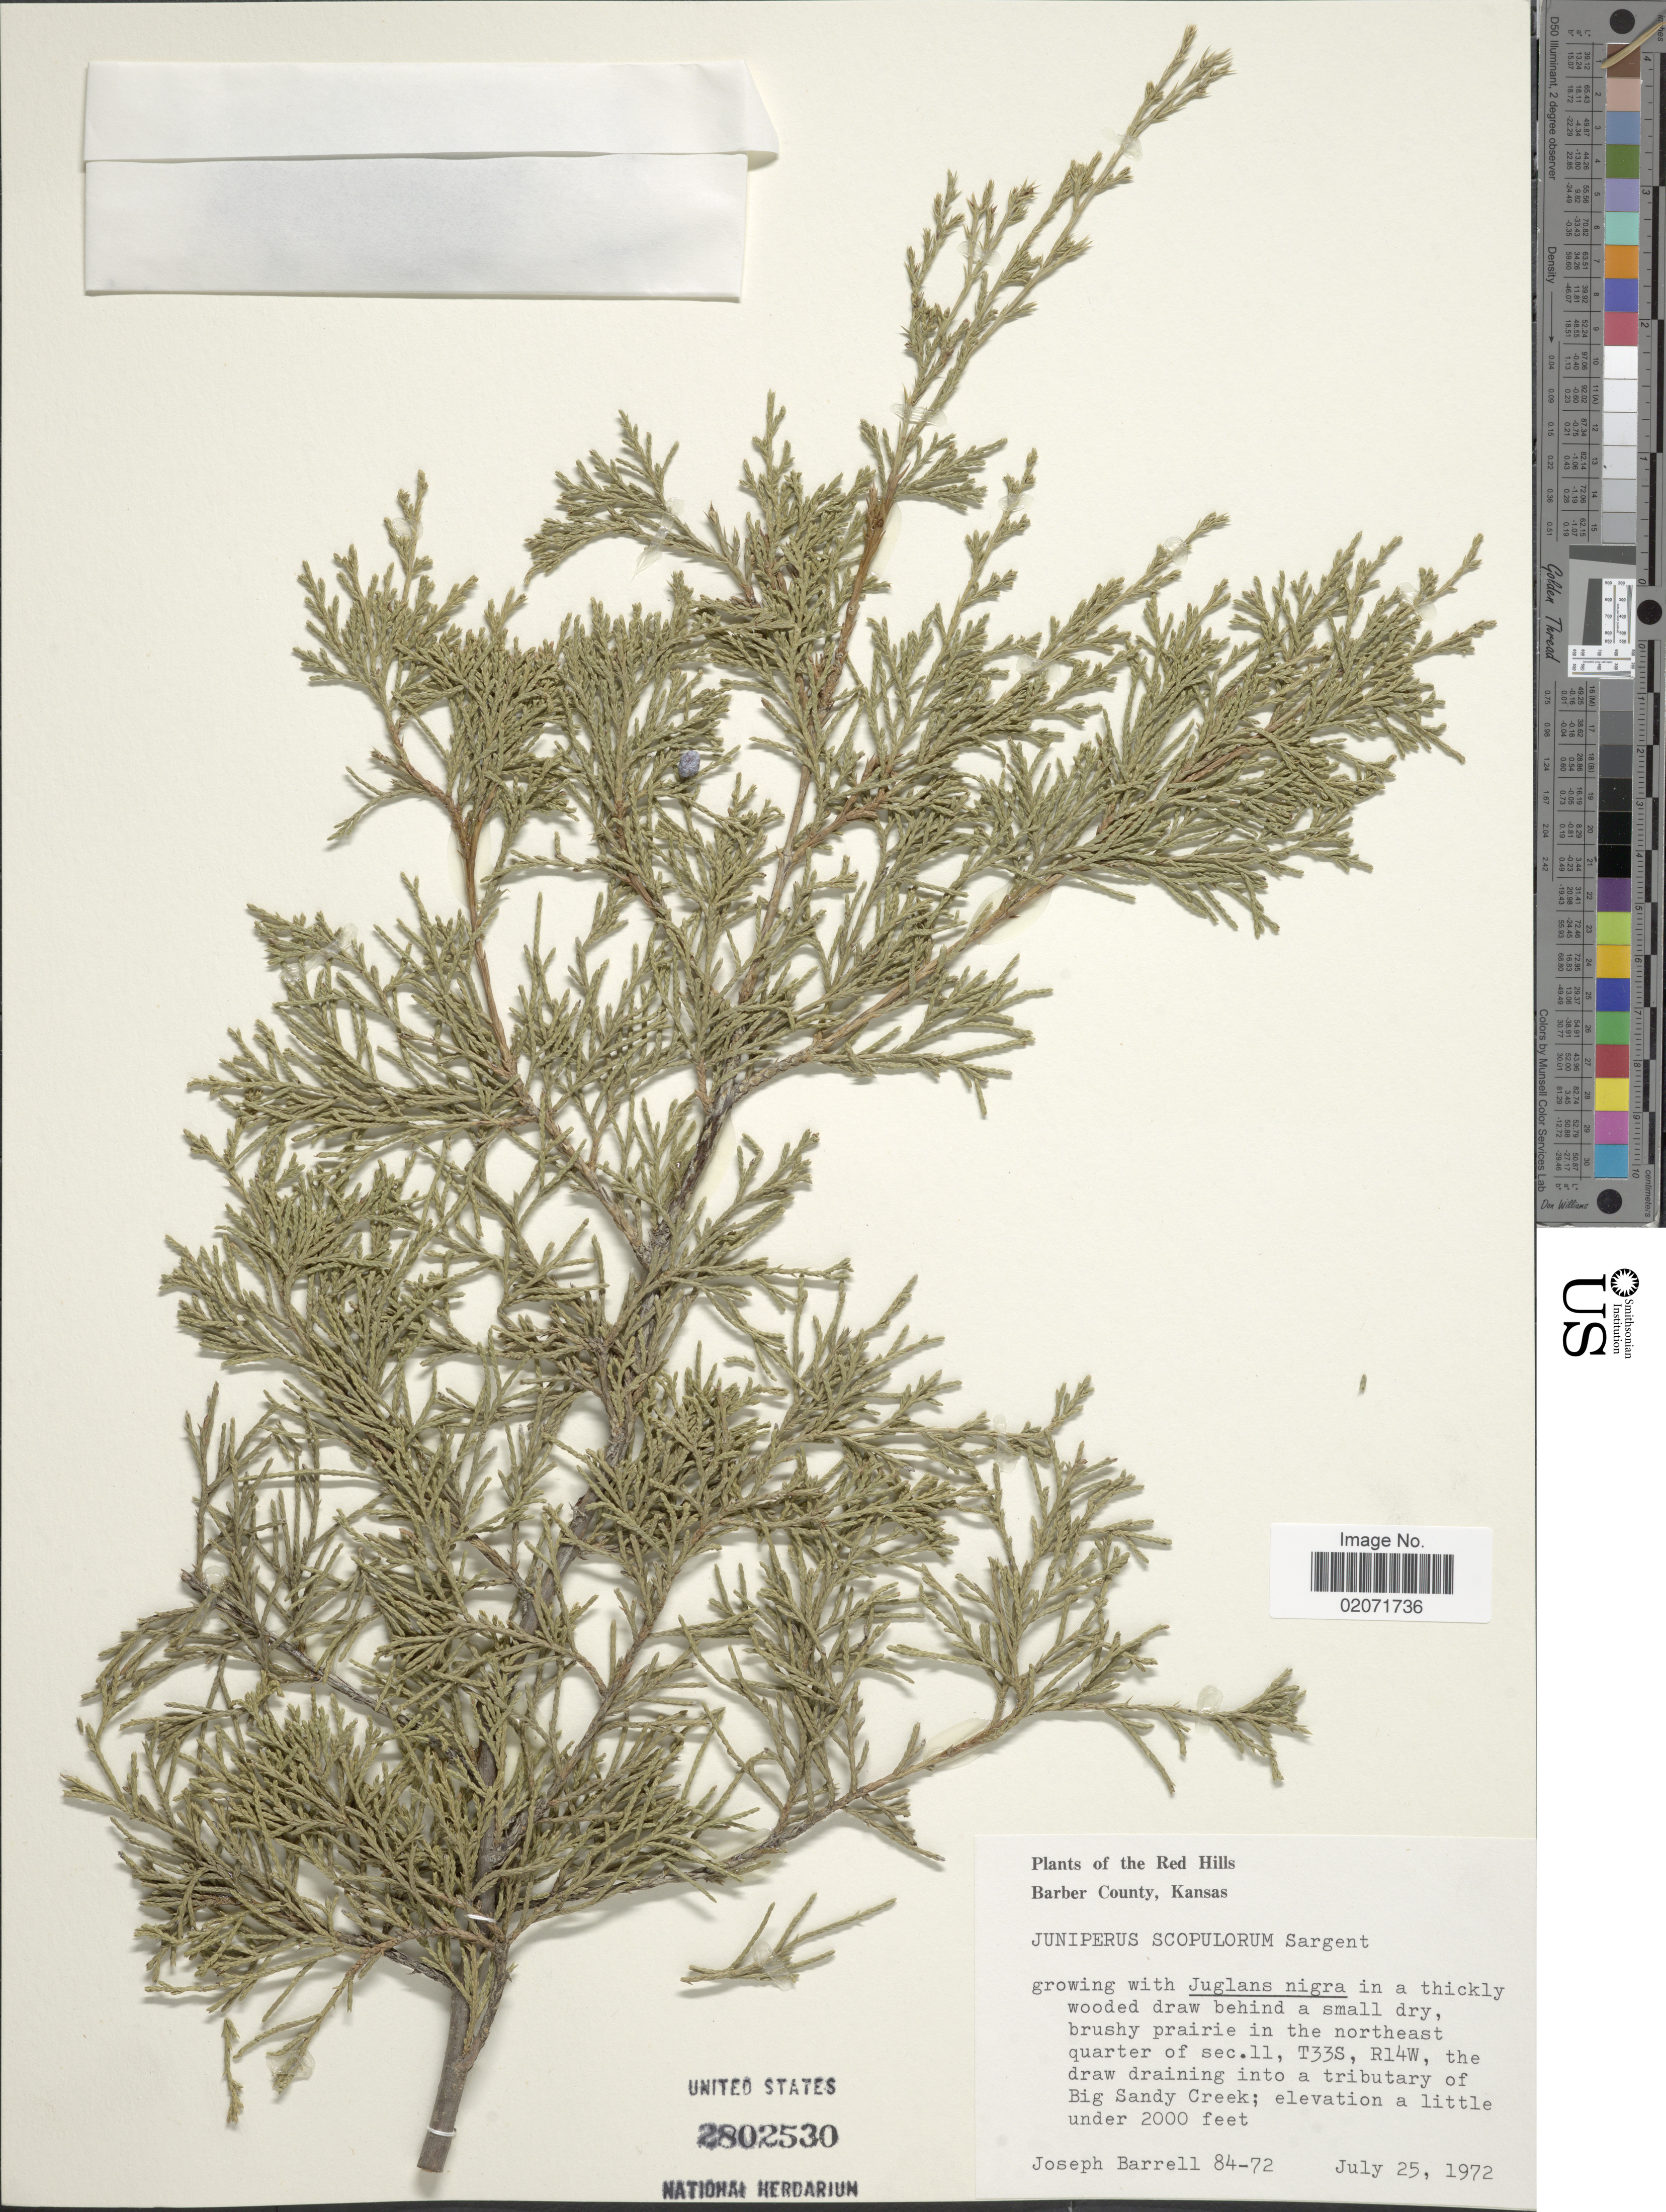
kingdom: Plantae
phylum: Tracheophyta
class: Pinopsida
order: Pinales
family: Cupressaceae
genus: Juniperus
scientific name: Juniperus scopulorum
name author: Sarg.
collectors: J. Barrell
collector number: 84-72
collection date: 1972-07-25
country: United States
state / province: Kansas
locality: The Red Hills Barber County, brushy prairie in the northeast quarter of sec. 11, T33S, R14W, the draw draining into a tributary of Big Sandy Creek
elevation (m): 610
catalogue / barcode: US 2802530